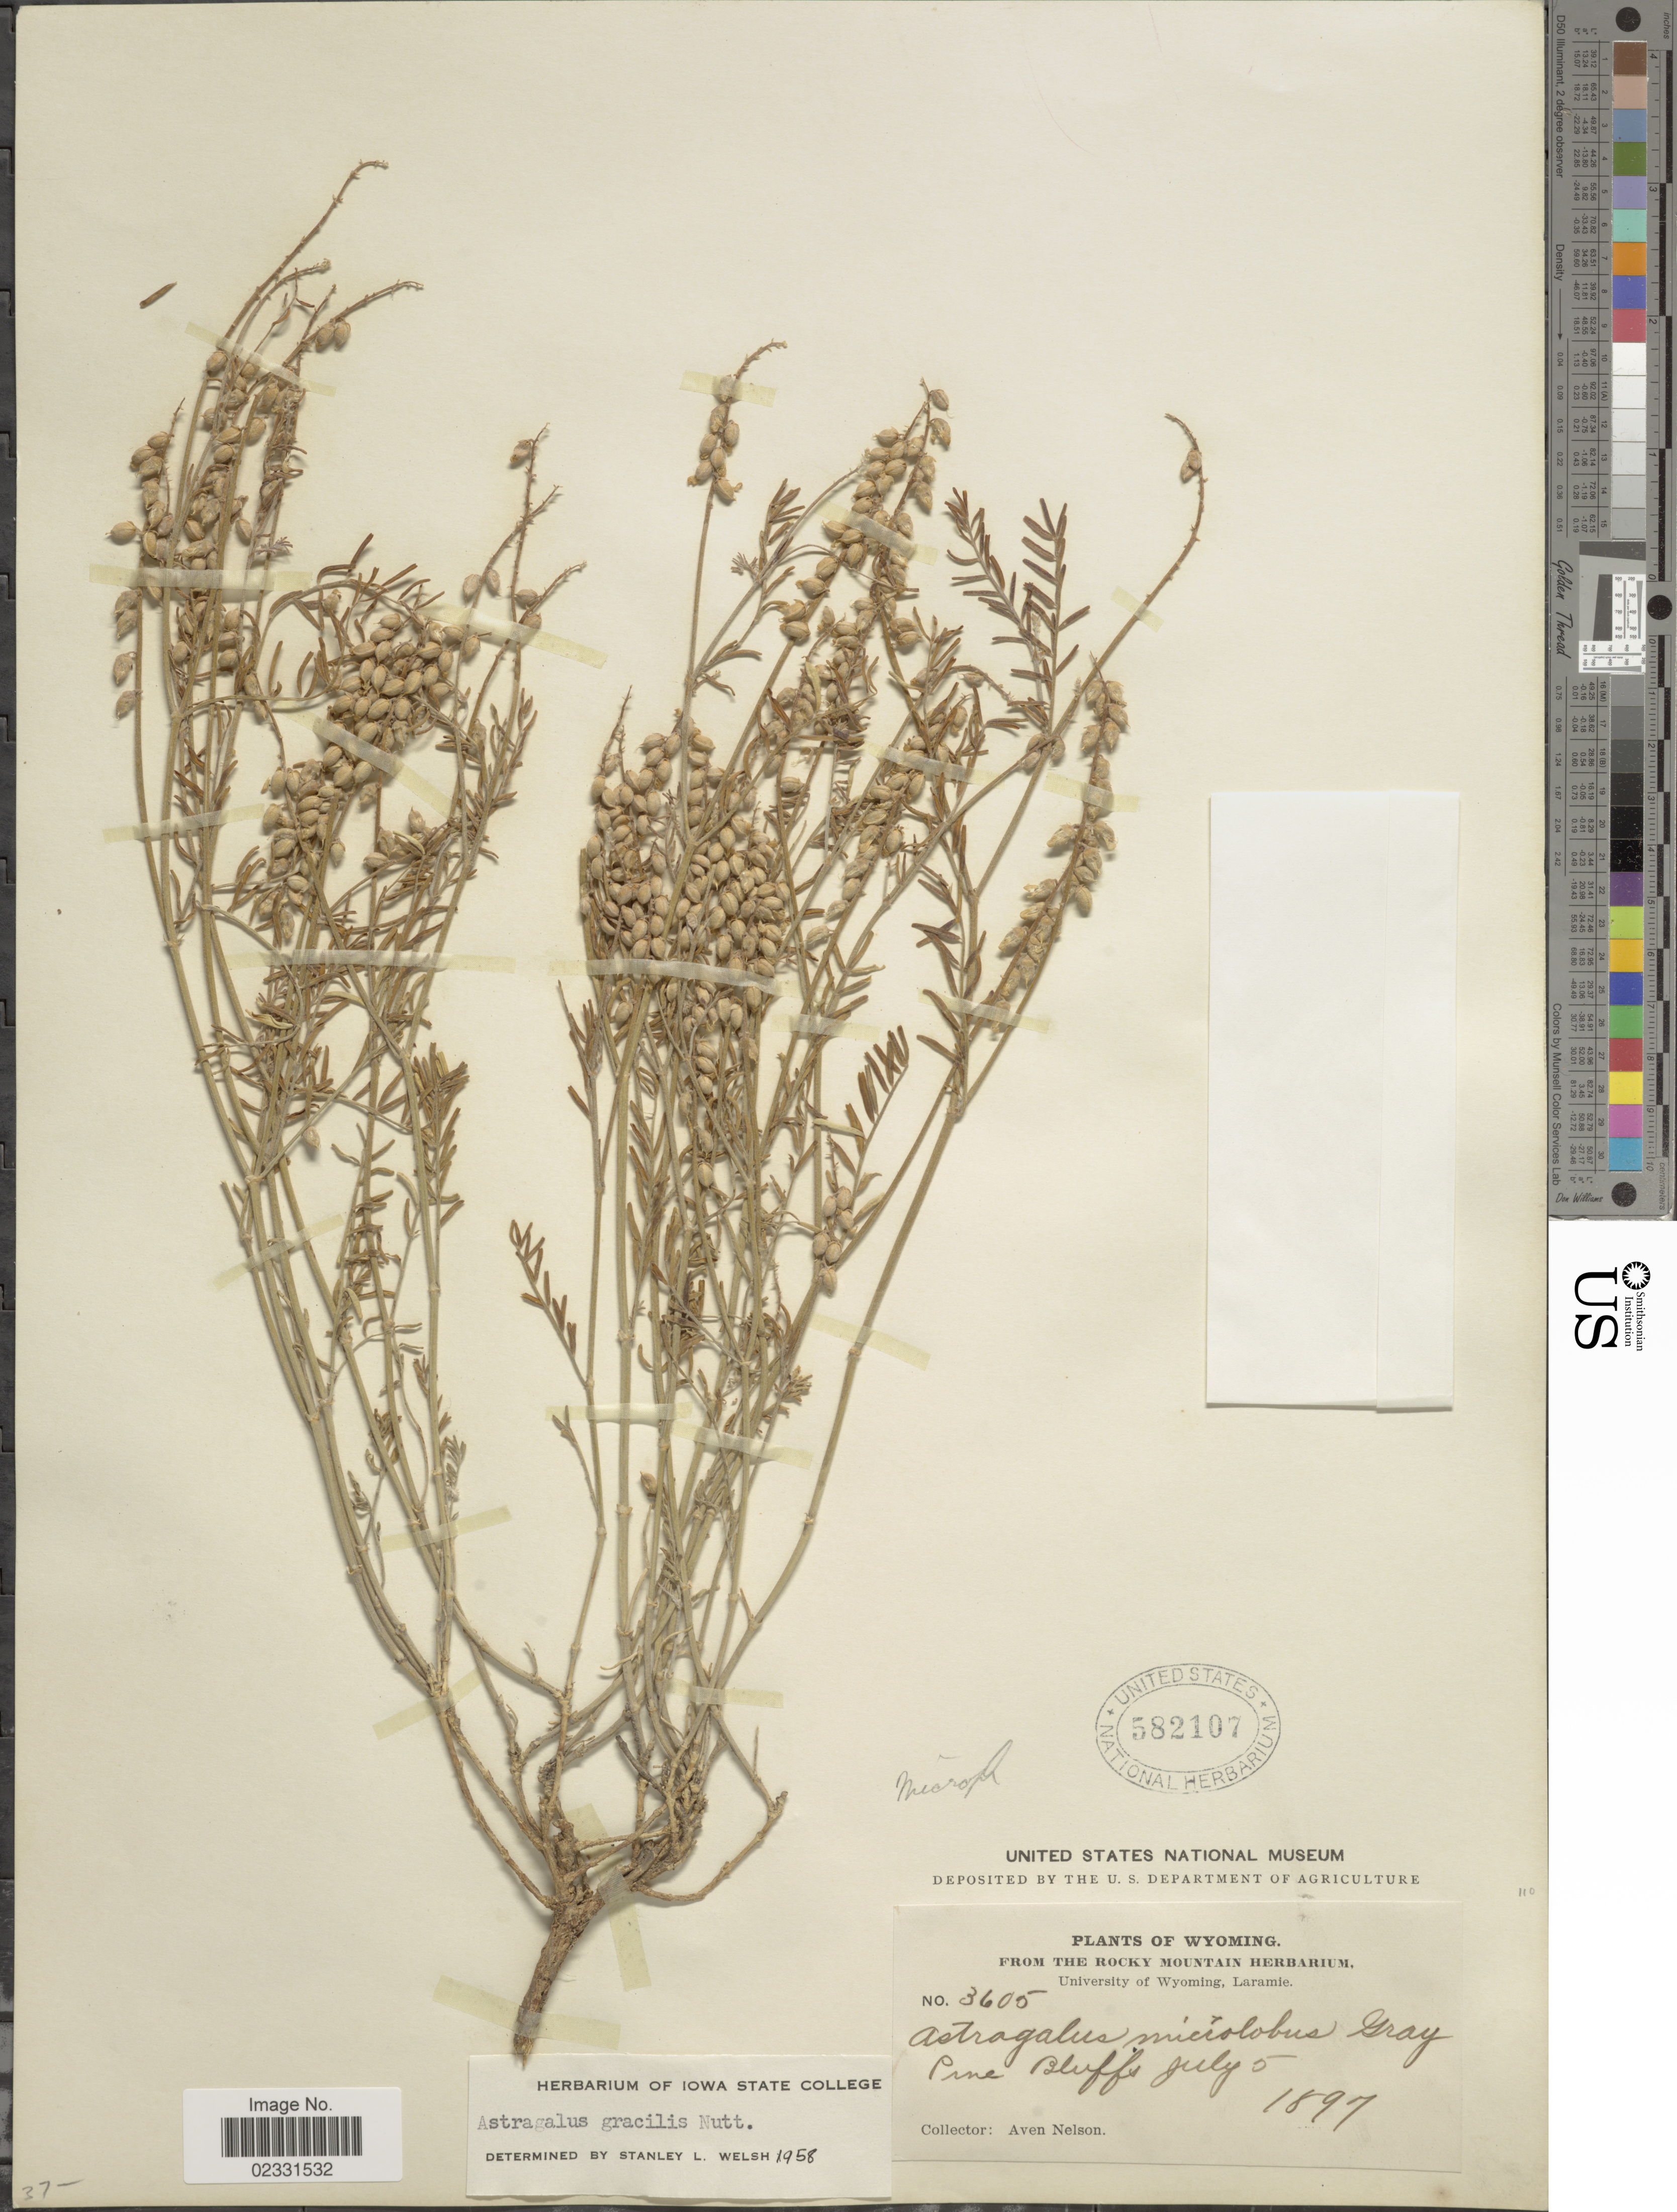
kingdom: Plantae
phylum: Tracheophyta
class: Magnoliopsida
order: Fabales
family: Fabaceae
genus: Astragalus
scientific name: Astragalus gracilis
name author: Nutt.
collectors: A. Nelson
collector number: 3605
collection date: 1897-07-05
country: United States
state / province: Wyoming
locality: Pine Bluffs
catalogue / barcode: US 582107